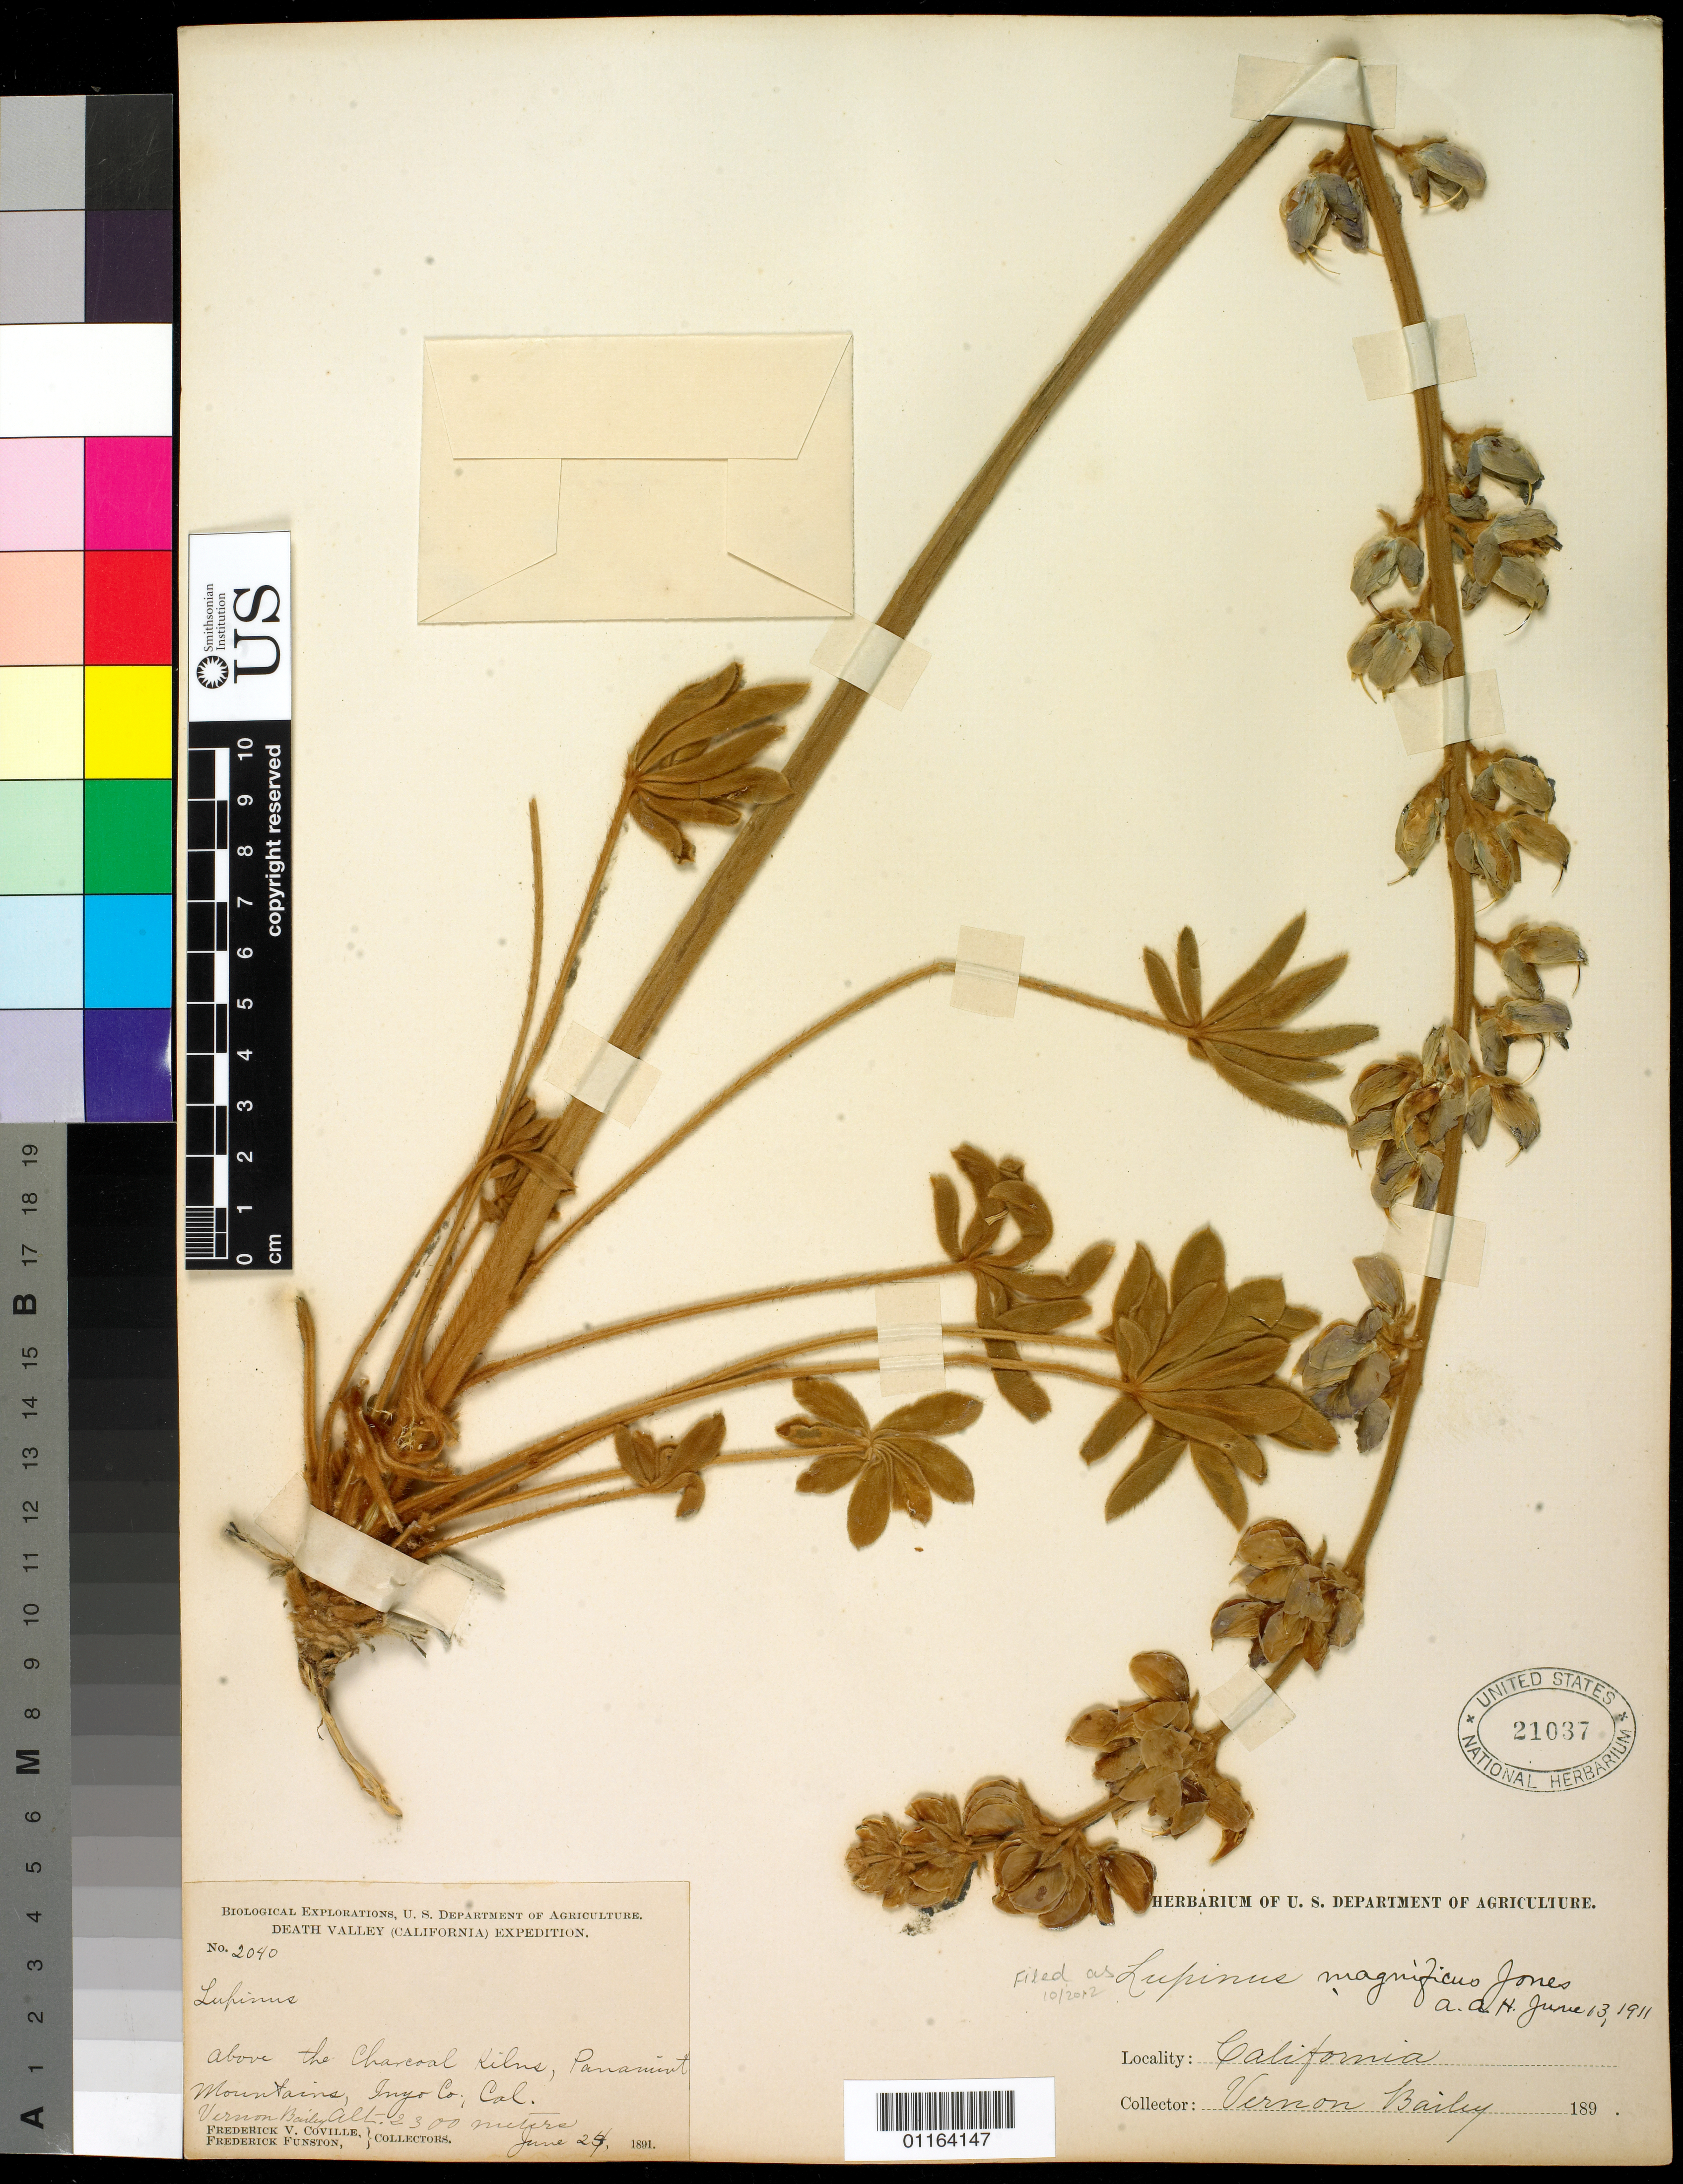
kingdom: Plantae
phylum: Tracheophyta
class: Magnoliopsida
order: Fabales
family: Fabaceae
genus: Lupinus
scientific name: Lupinus magnificus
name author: M.E. Jones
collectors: V. O. Bailey, F. V. Coville & F. Funston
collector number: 2040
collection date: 1891-06-24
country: United States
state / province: California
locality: Above the Charcoal Kilns, Panamint Mts .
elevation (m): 2300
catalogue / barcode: US 21037